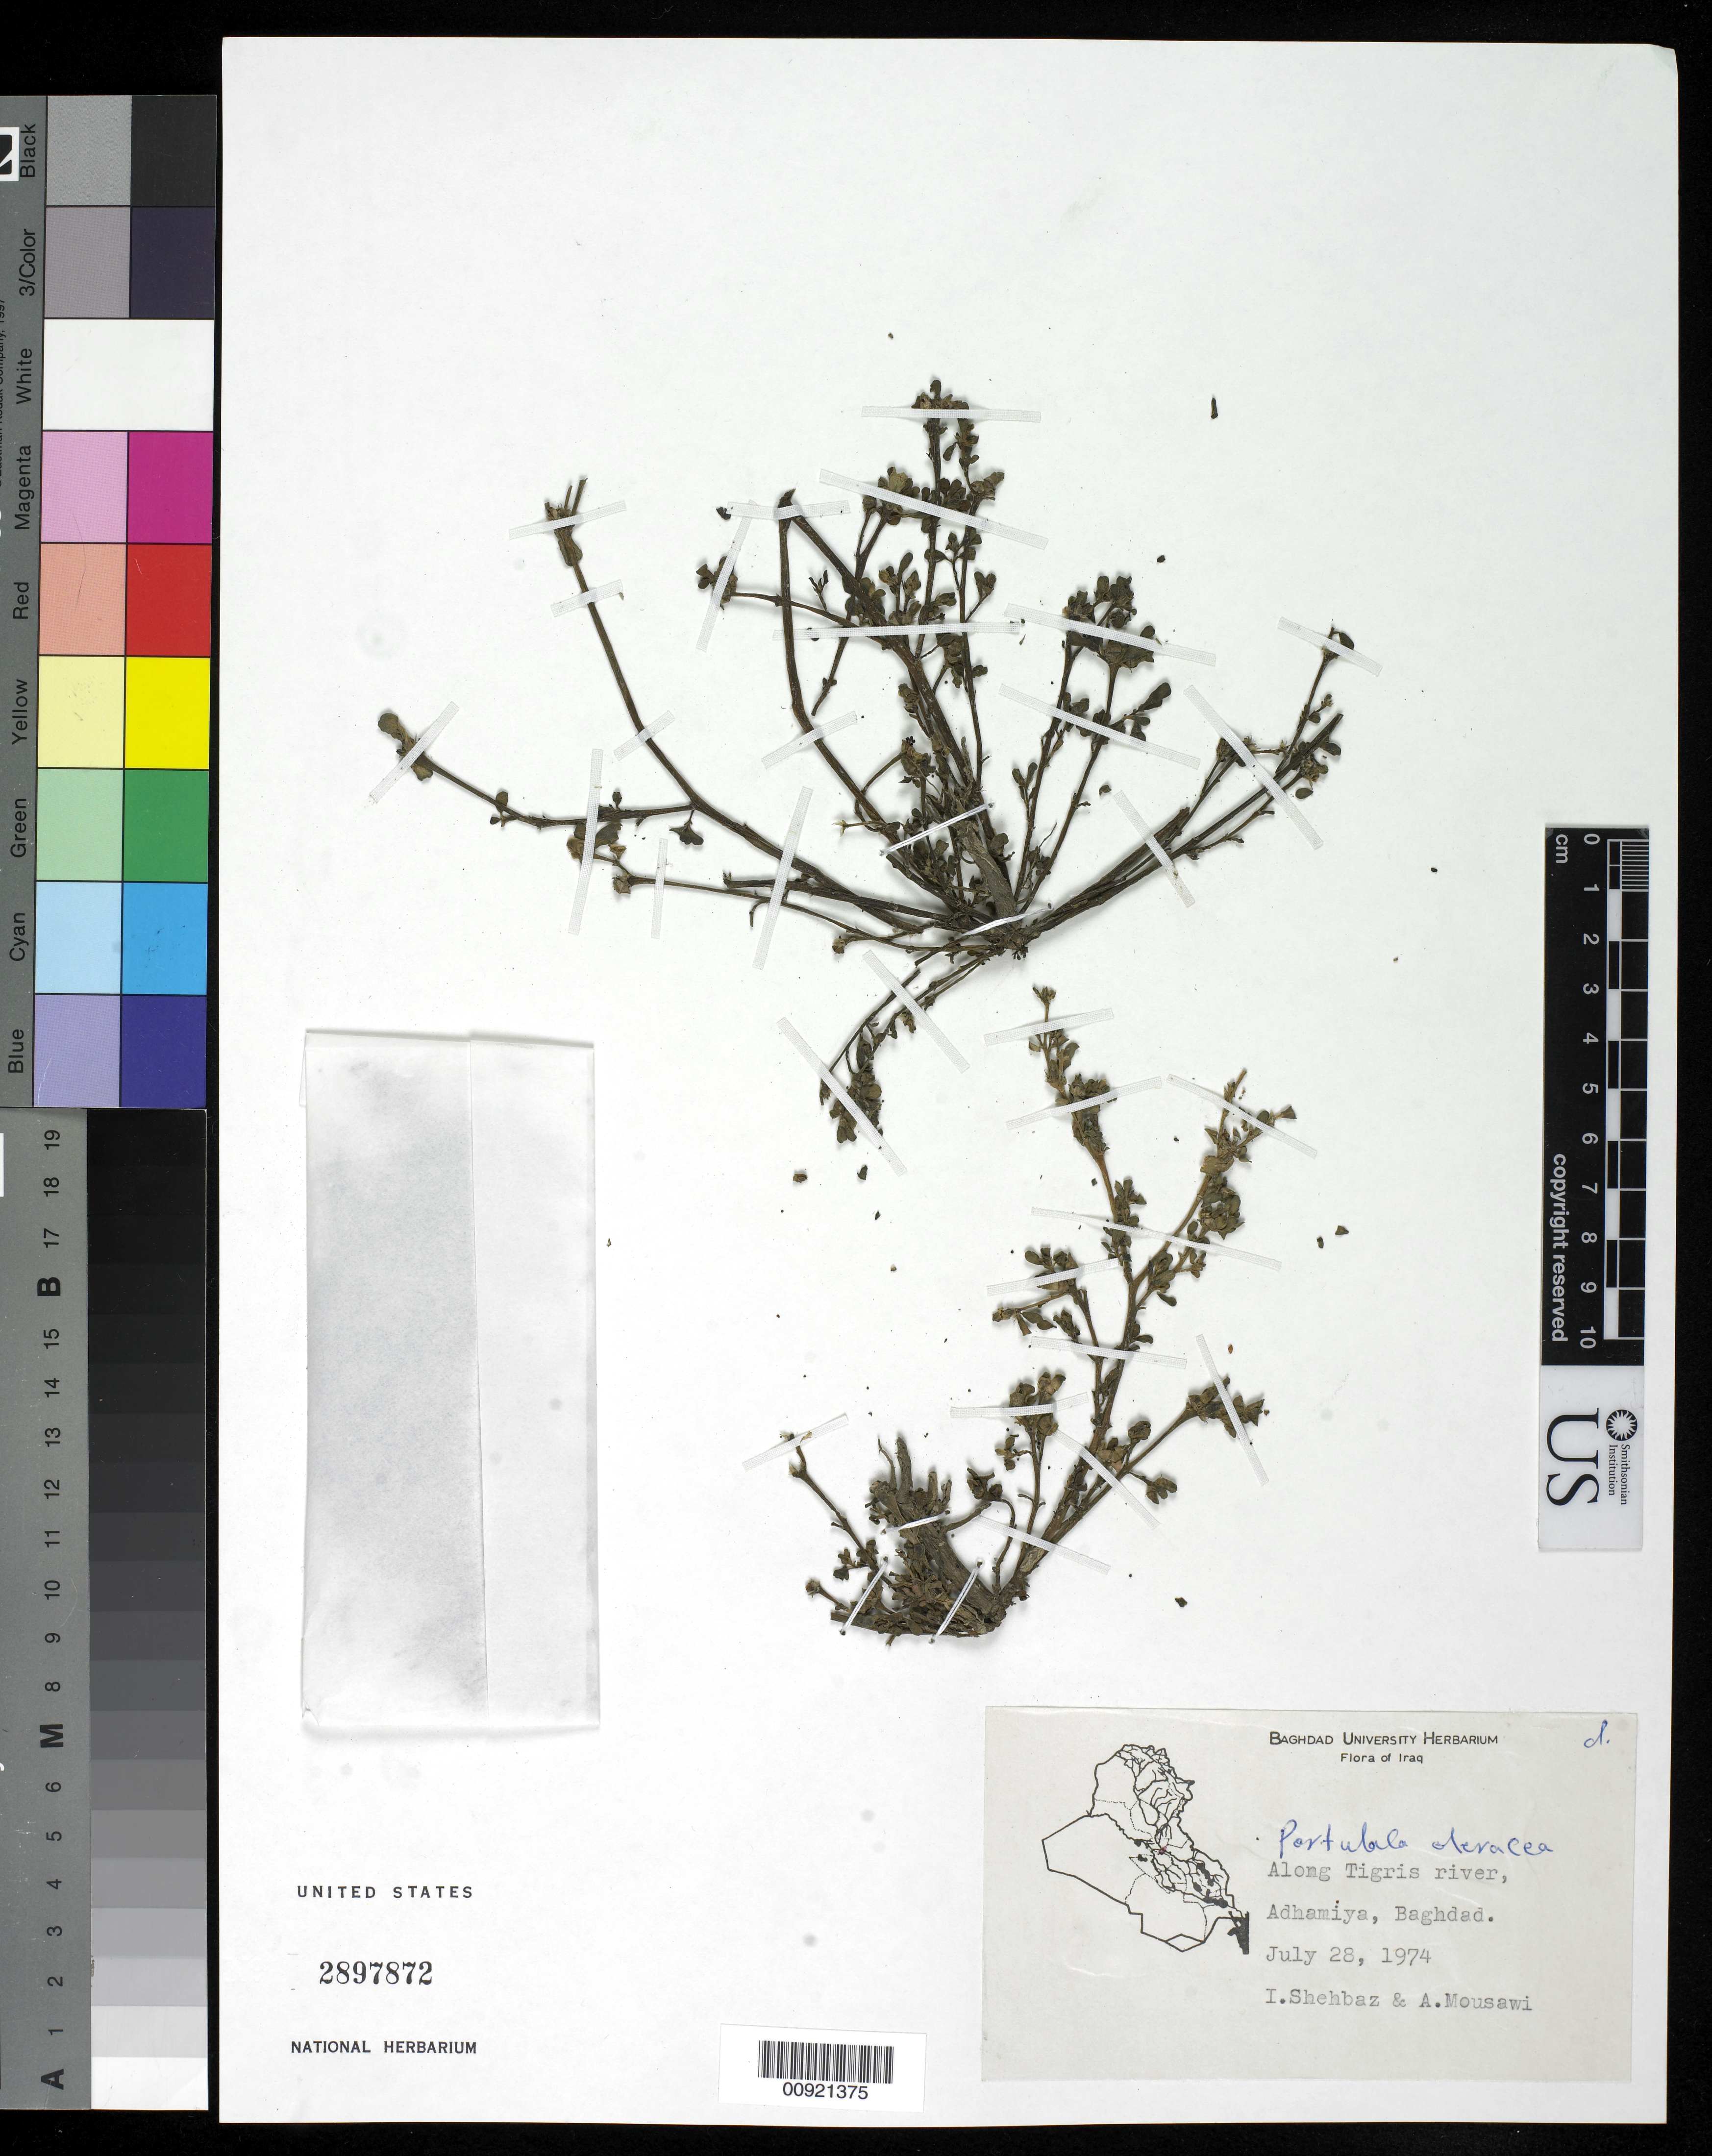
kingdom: Plantae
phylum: Tracheophyta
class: Magnoliopsida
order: Caryophyllales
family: Portulacaceae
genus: Portulaca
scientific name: Portulaca oleracea var. stellata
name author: Danin & H.G. Baker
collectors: Shehbaz, I. & A. Mousawi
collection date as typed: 28 Jul 1974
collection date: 1974-07-28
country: Iraq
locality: Along Tigris river. Adhamiya, Baghdad.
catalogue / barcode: US 2897872